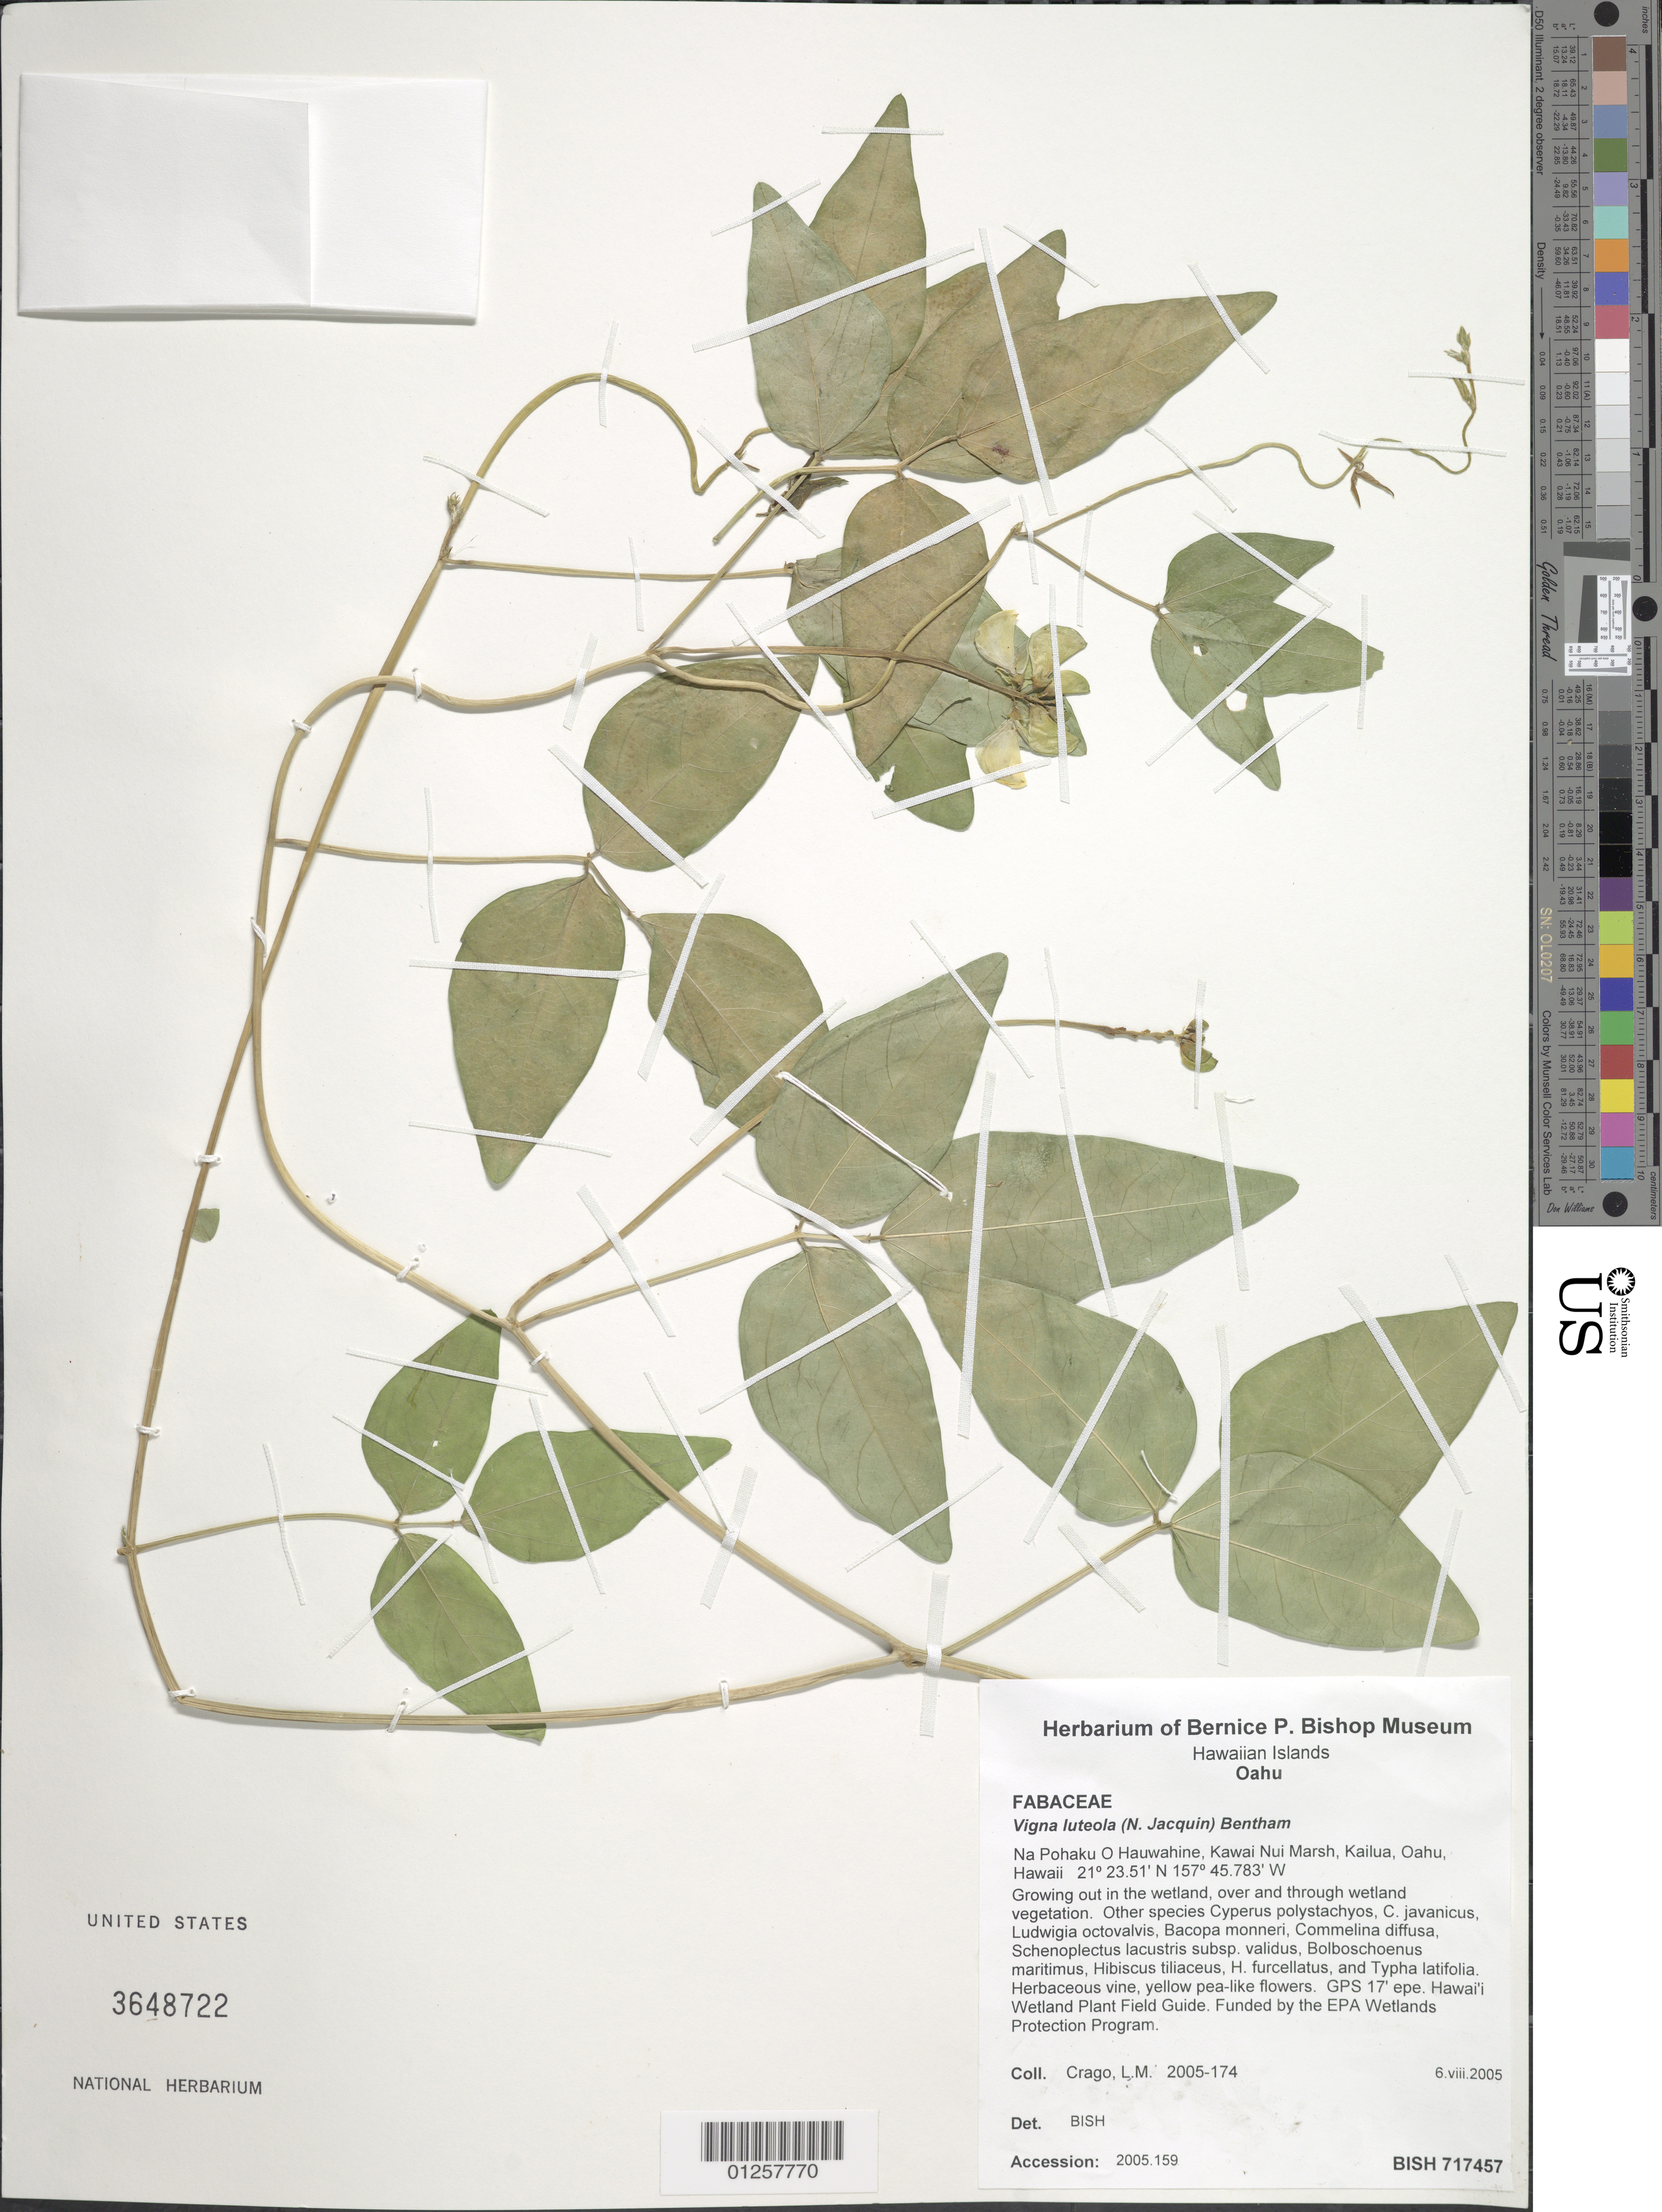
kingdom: Plantae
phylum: Tracheophyta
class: Magnoliopsida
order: Fabales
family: Fabaceae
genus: Vigna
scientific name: Vigna luteola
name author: (Jacq.) Benth.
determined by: BISH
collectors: L. Crago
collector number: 2005-174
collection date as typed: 6.viii. 2005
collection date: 2005-08-06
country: United States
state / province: Hawaii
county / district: Honolulu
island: Oahu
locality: Na Pohaku O Hauwahine, Kawai Nui Marsh, Kailua, Oahu.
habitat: In the wetland, over and through wetland vegetation.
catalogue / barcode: US 3648722